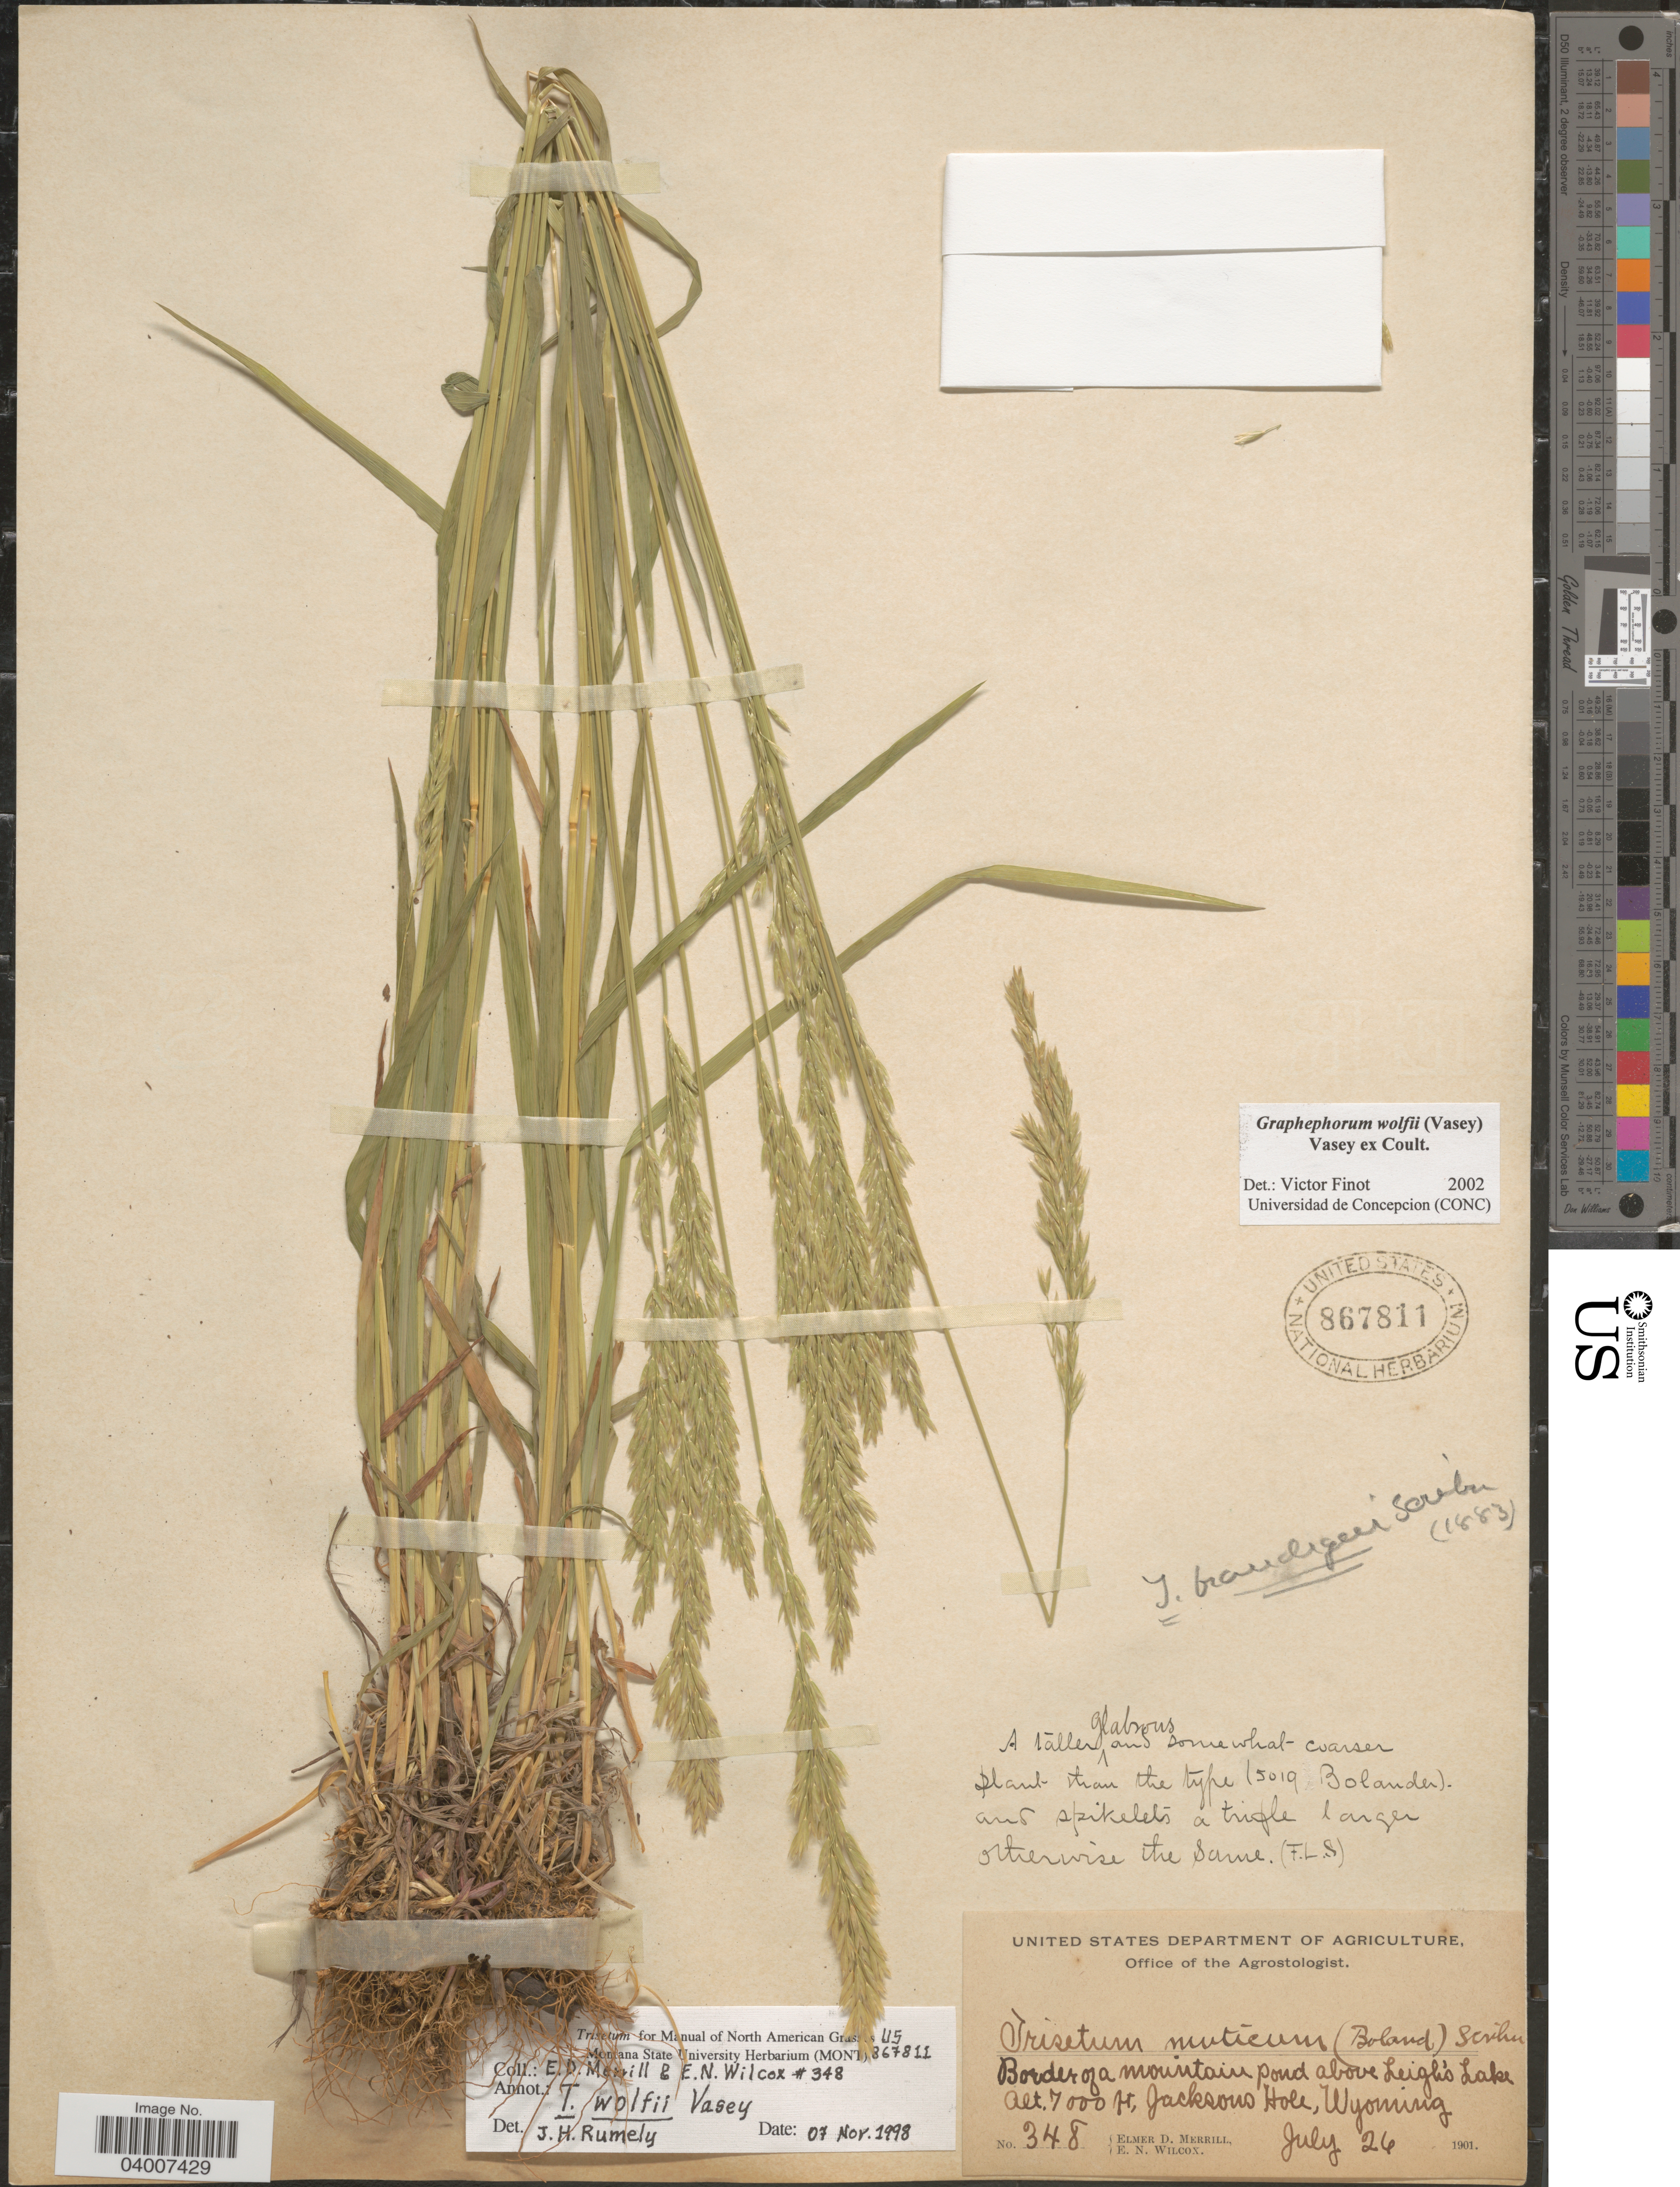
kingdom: Plantae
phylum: Tracheophyta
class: Liliopsida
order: Poales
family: Poaceae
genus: Graphephorum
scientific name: Graphephorum wolfii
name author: (E. Fourn.) Vasey ex Coult.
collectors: E. D. Merrill & E. Wilcox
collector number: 348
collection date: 1901-07-26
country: United States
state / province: Wyoming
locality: Border of a mountain pond above Leigh's Lake, Jacksons Hole.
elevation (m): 2134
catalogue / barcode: US 867811